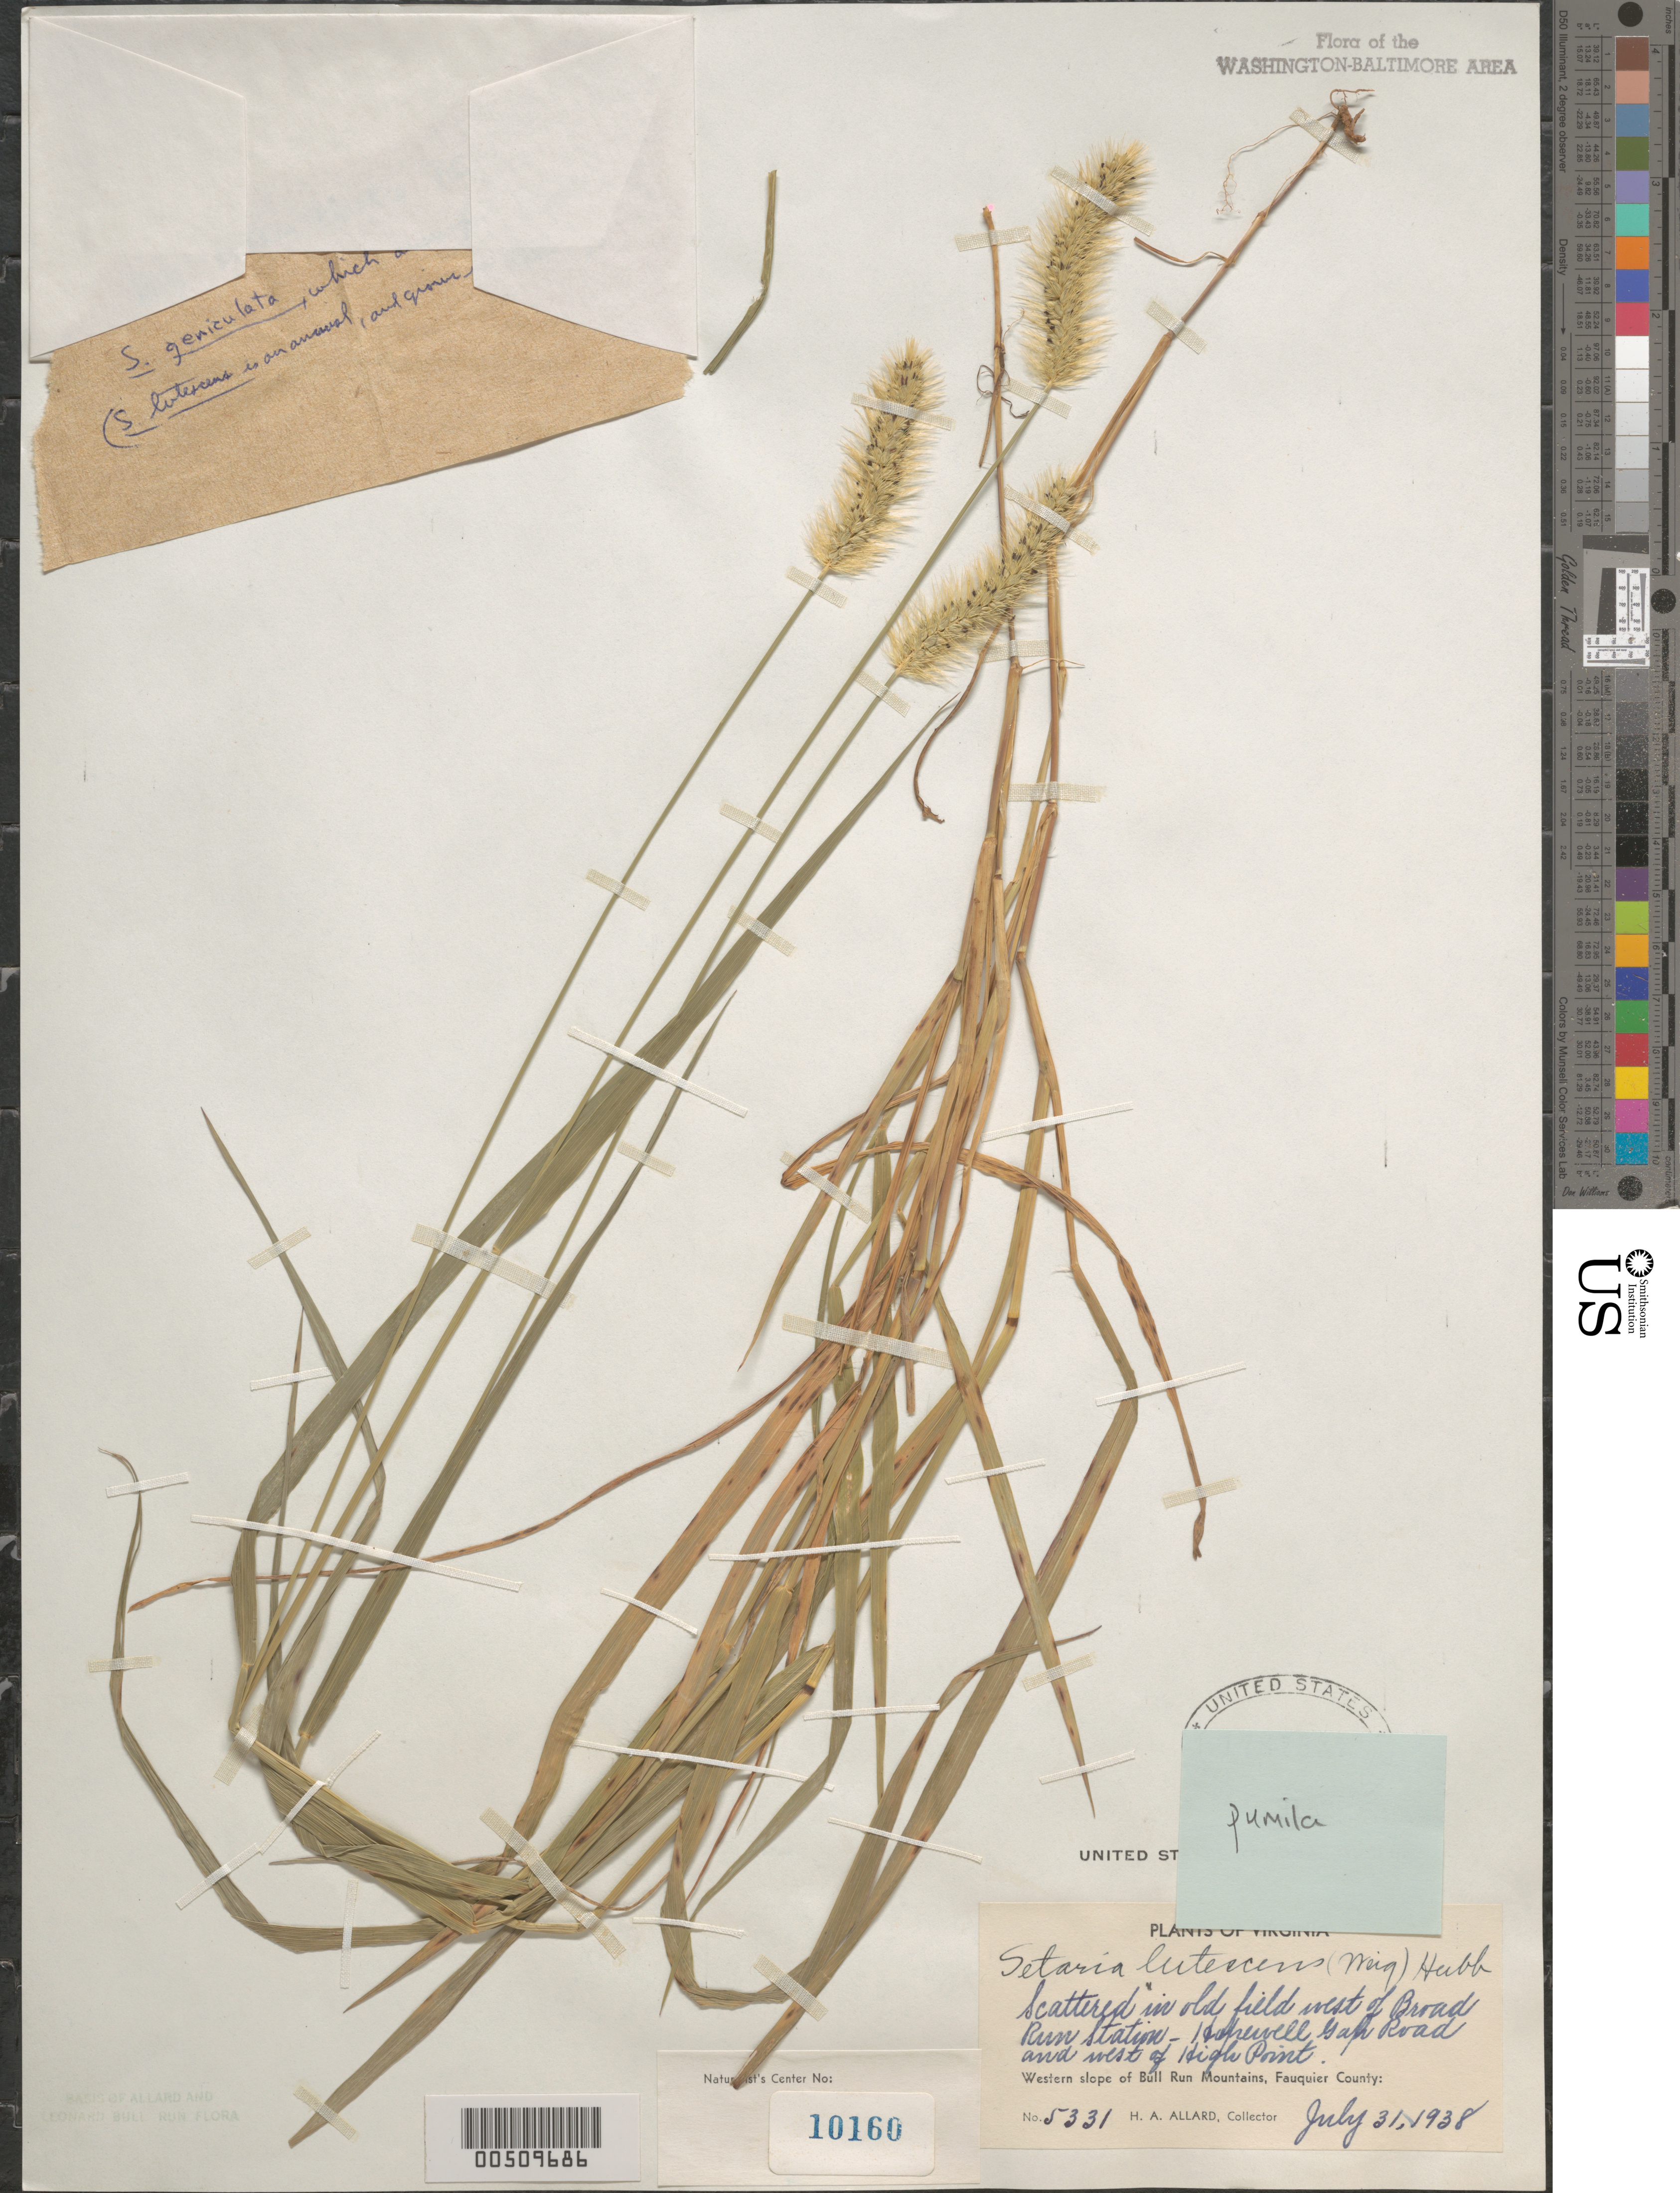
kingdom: Plantae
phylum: Tracheophyta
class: Liliopsida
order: Poales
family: Poaceae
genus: Setaria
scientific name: Setaria pumila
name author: (Poir.) Roem. & Schult.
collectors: H. A. Allard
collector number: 5331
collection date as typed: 31 Jul 1938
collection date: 1938-07-31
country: United States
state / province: Virginia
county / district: Fauquier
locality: Bull Run Mts., Hopewell Gap Rd., Broad Run Station, W of High Point Bull Run Mts.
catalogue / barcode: US 1787537